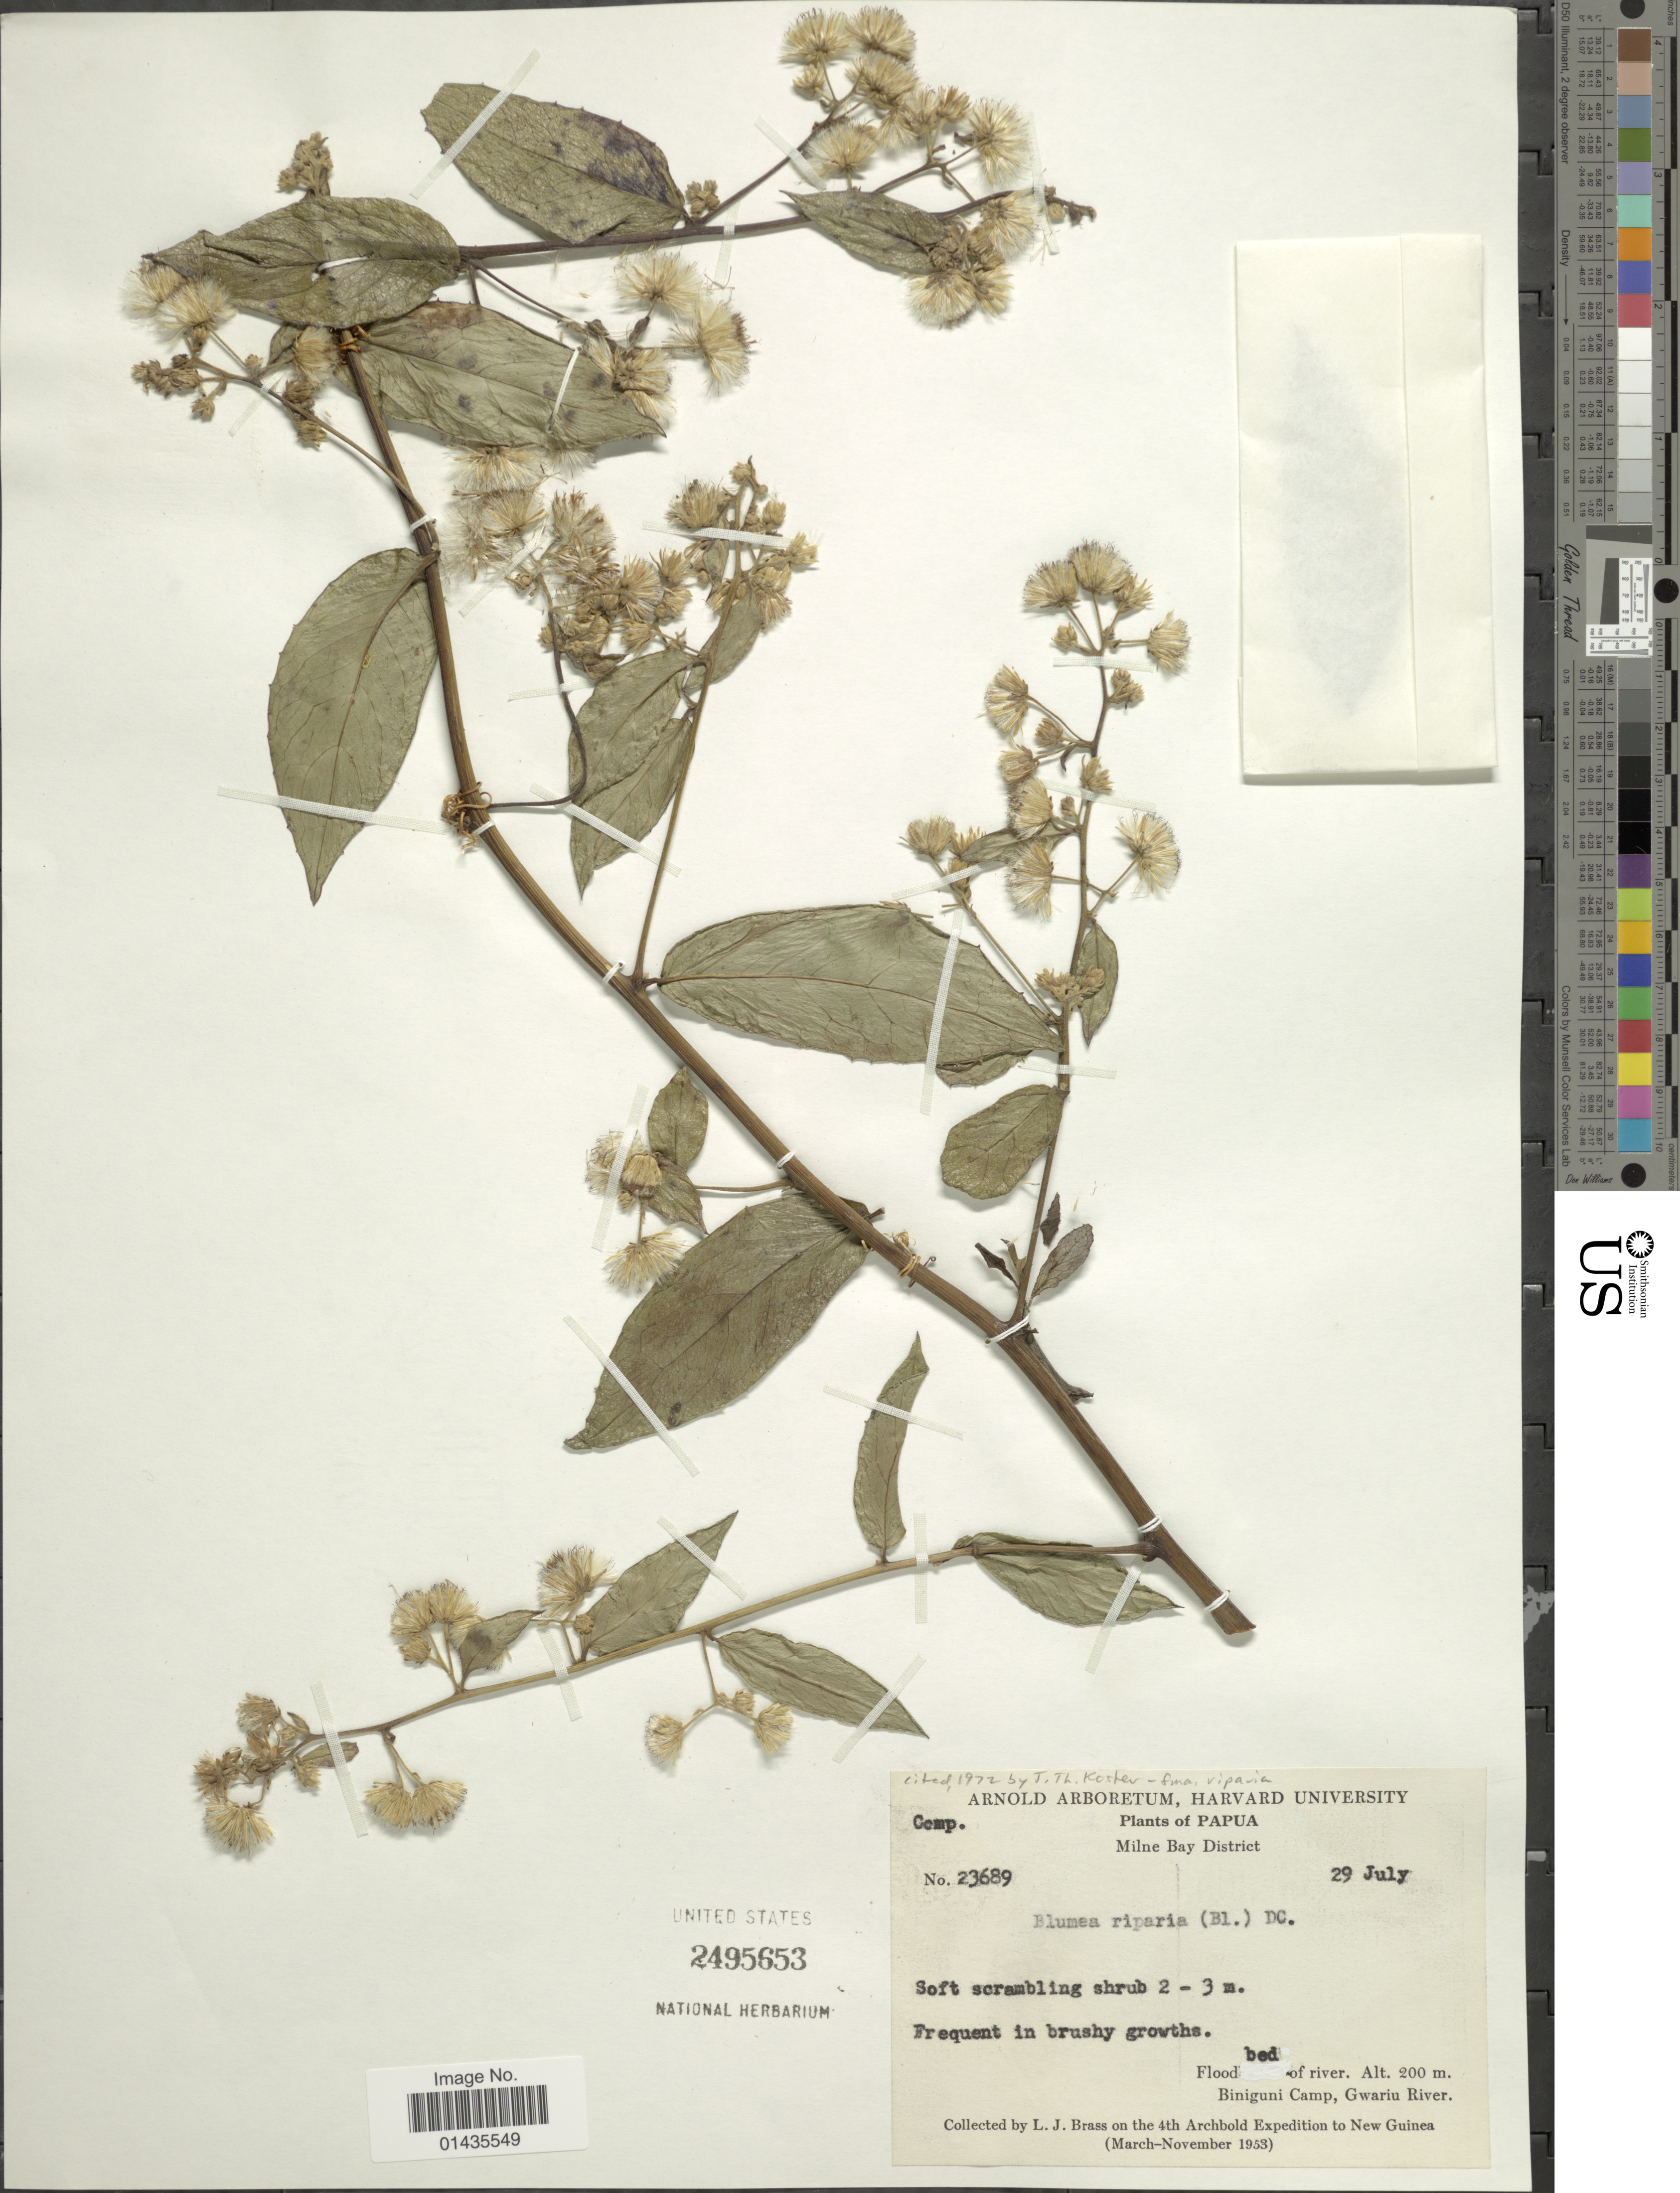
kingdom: Plantae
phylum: Tracheophyta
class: Magnoliopsida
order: Asterales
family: Asteraceae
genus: Blumea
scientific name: Blumea riparia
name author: (Blume) DC.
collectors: L. J. Brass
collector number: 23689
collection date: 1953-07-29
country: Papua New Guinea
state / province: Milne Bay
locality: Papua, Biniguni Camp, Gwariu River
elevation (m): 200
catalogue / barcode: US 2495653